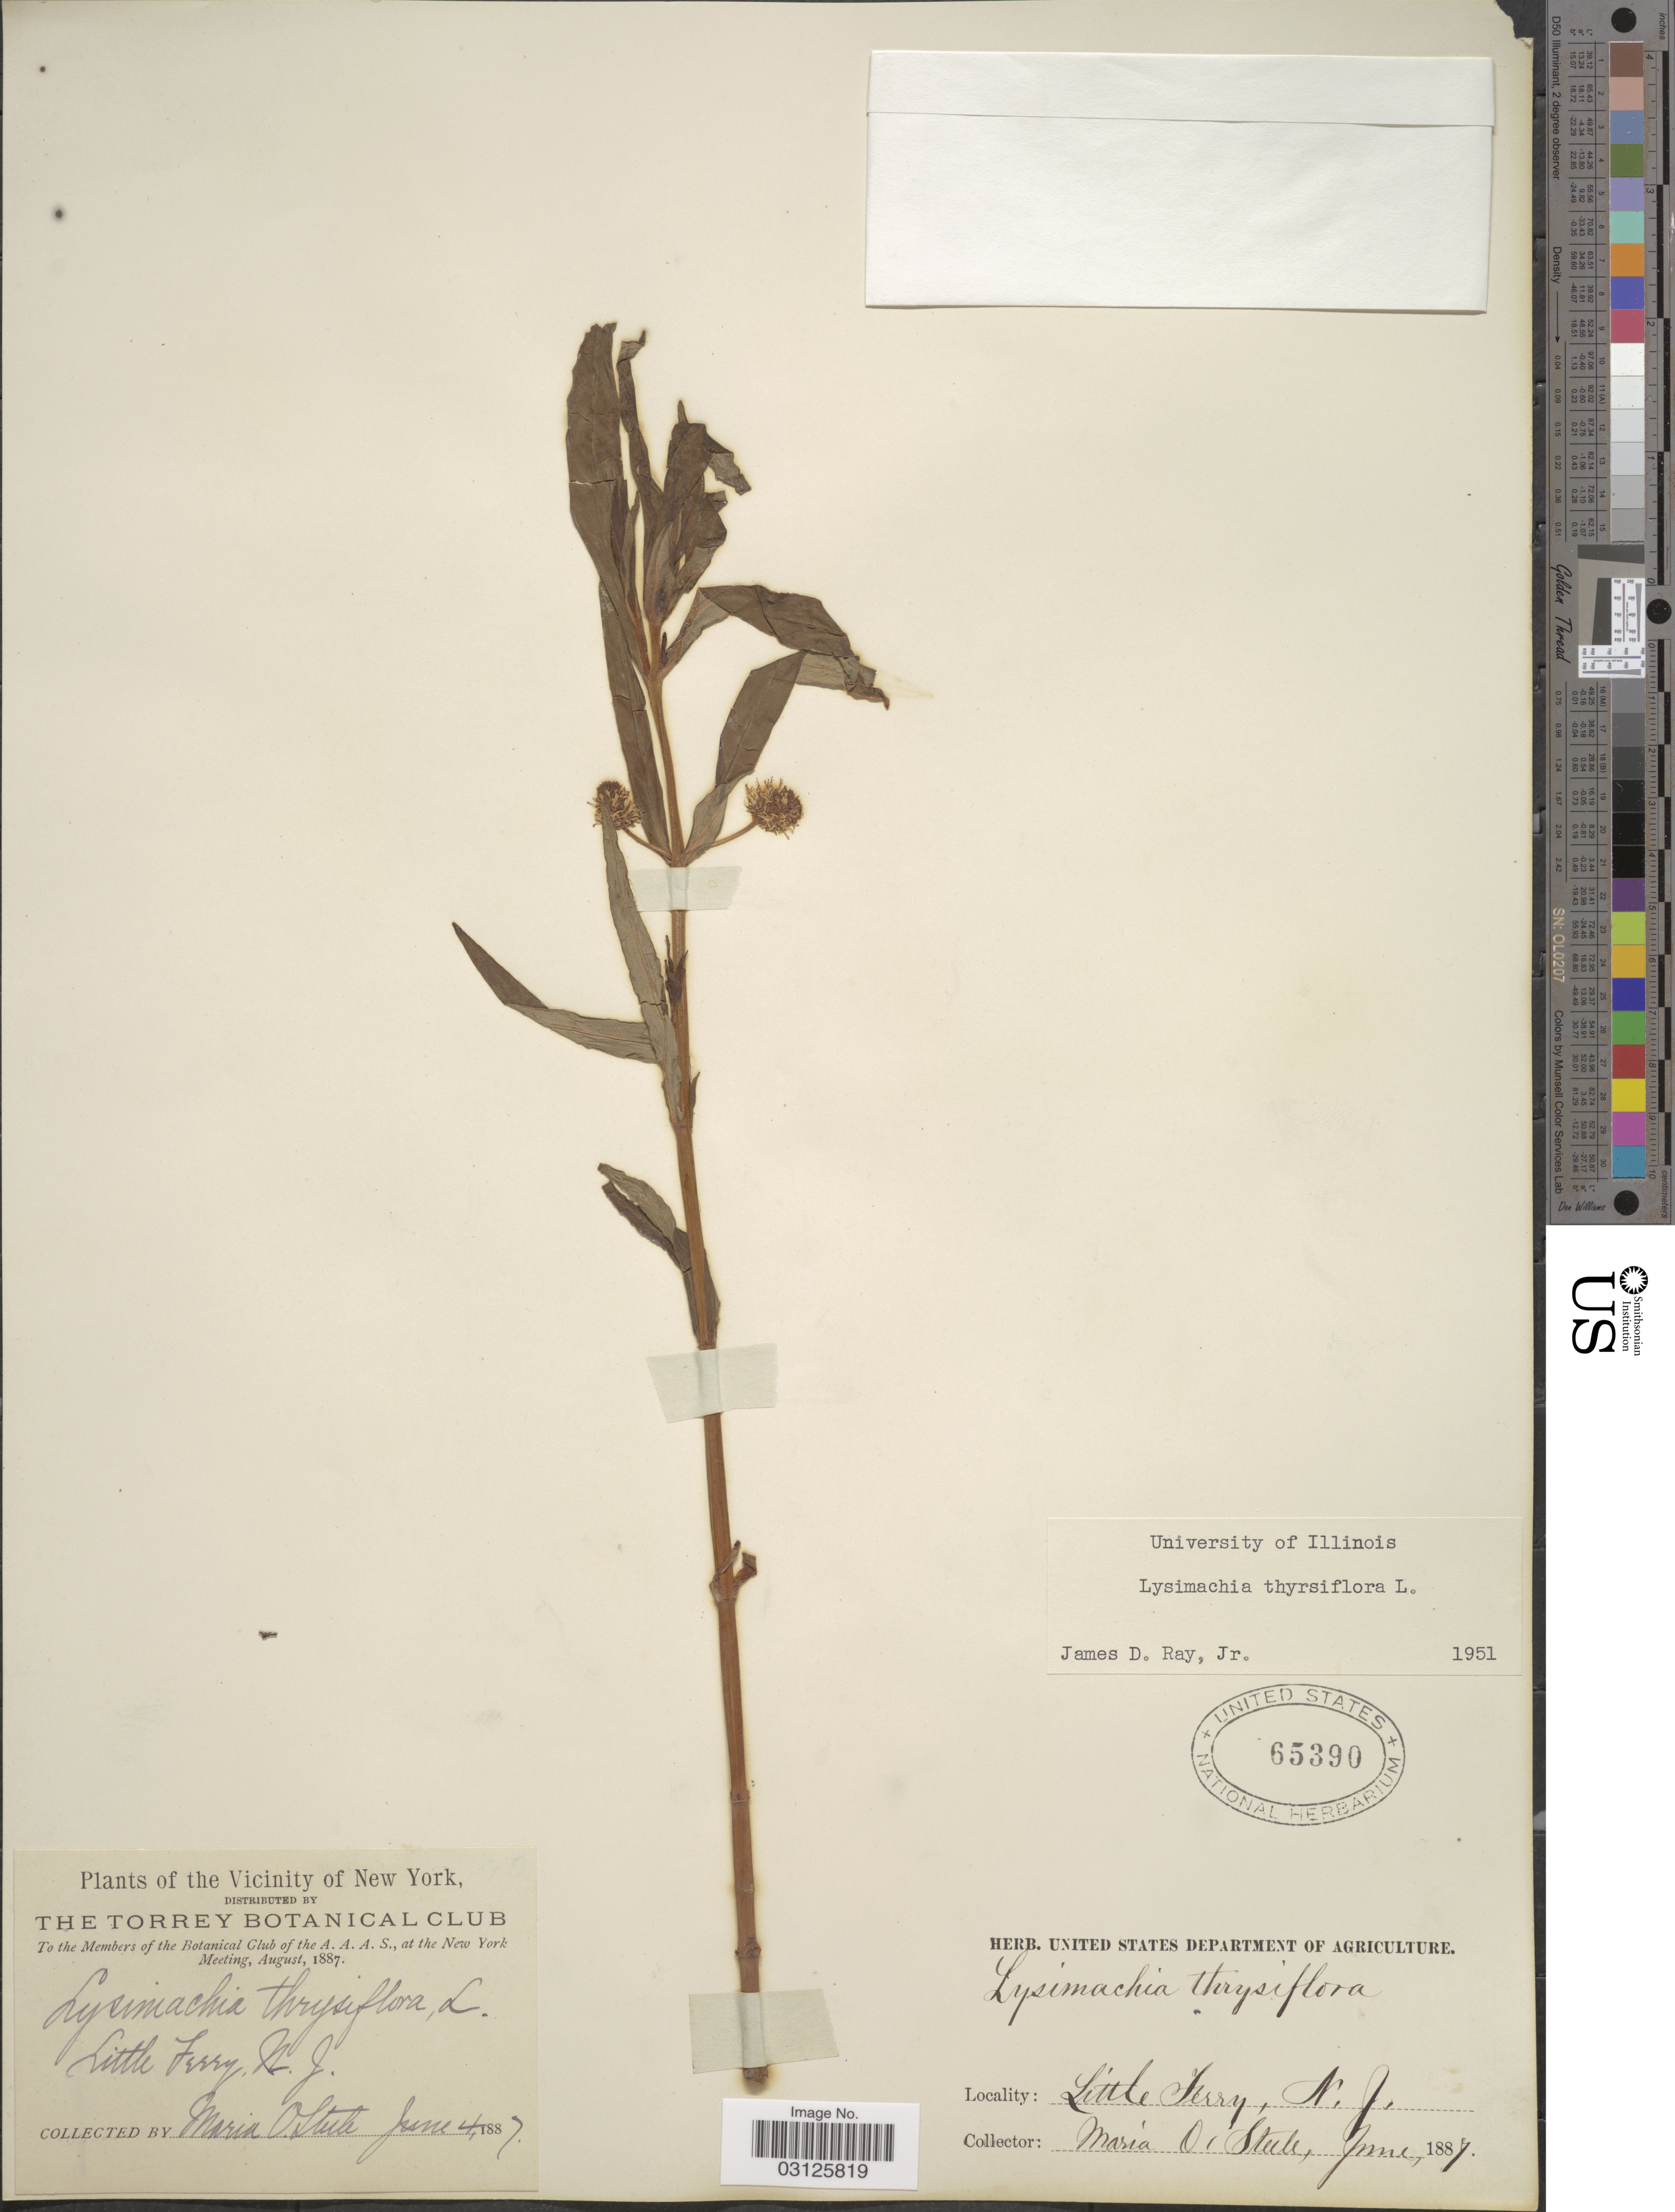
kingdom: Plantae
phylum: Tracheophyta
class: Magnoliopsida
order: Ericales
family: Primulaceae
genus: Lysimachia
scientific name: Lysimachia thyrsiflora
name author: L.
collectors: M. O. Steele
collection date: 1887-06-04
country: United States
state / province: New Jersey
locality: Vicinity of New York. Little Ferry, N. J.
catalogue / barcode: US 65390